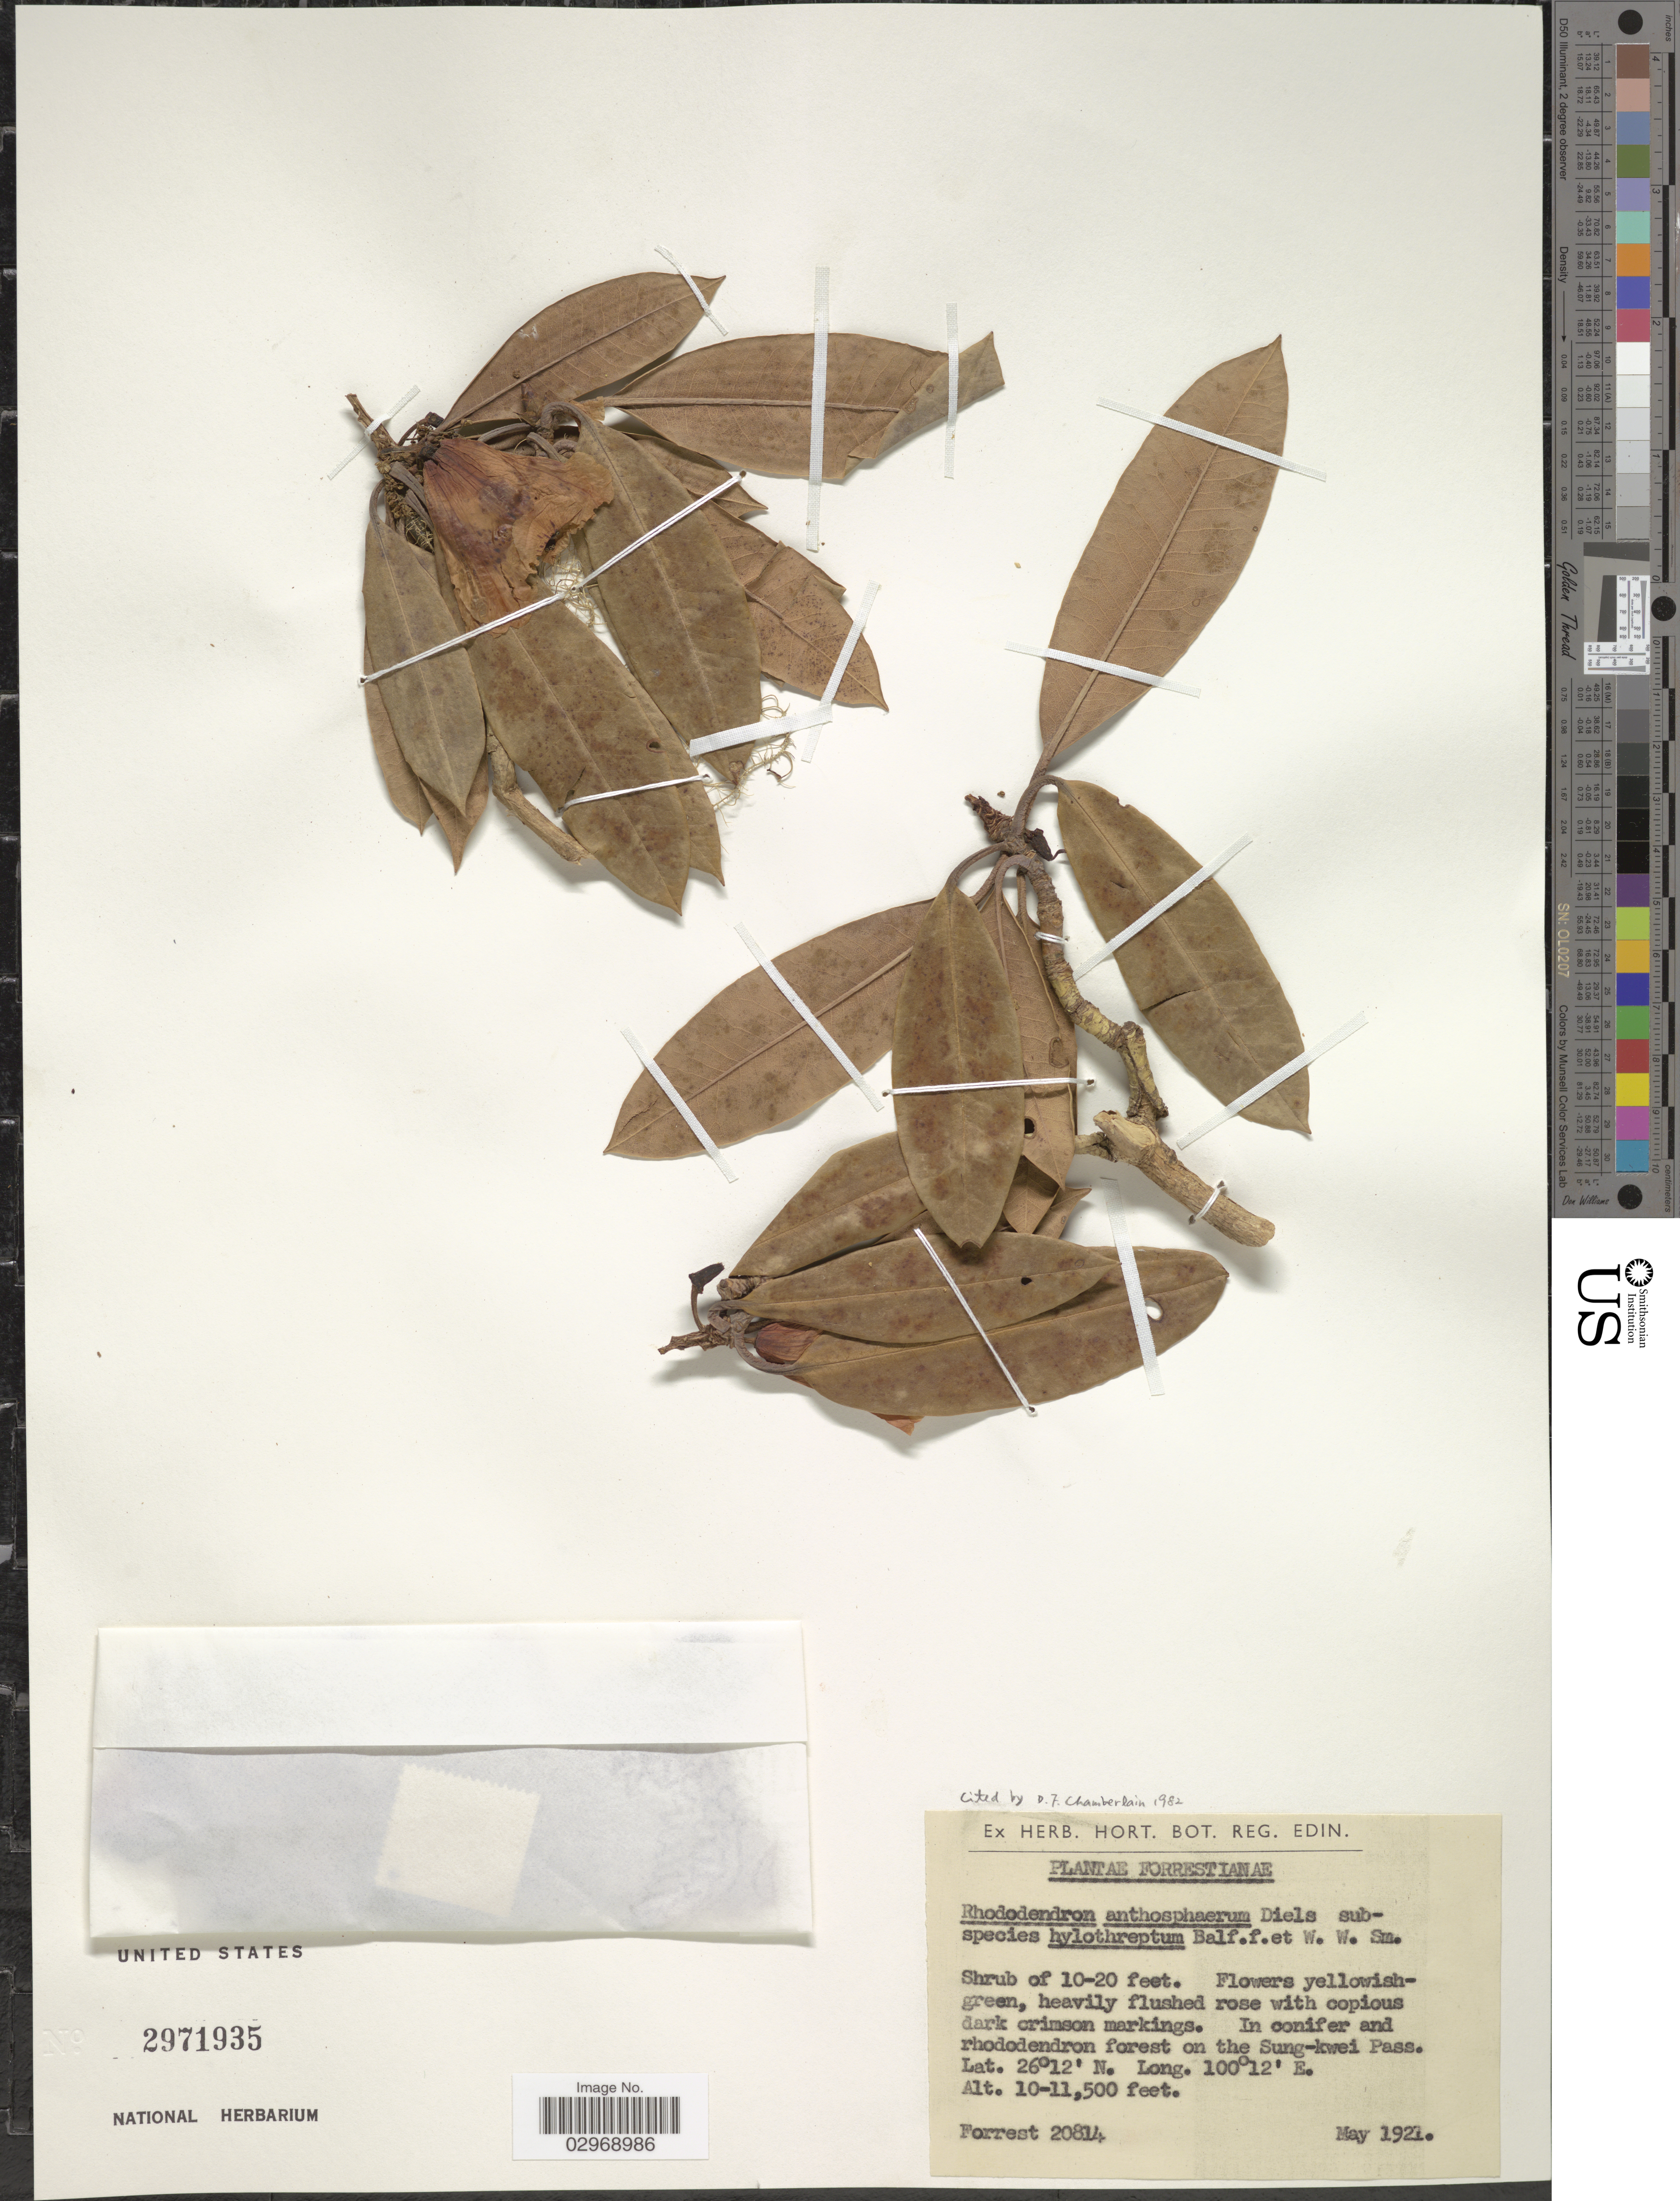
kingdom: Plantae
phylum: Tracheophyta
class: Magnoliopsida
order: Ericales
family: Ericaceae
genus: Rhododendron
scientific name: Rhododendron anthosphaerum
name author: Diels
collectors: -. Forrest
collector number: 20814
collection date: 1921-05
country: China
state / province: Yunnan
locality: In conifer and rhododendron forest on the Sung-kwei Pass.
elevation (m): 3048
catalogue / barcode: US 2971935